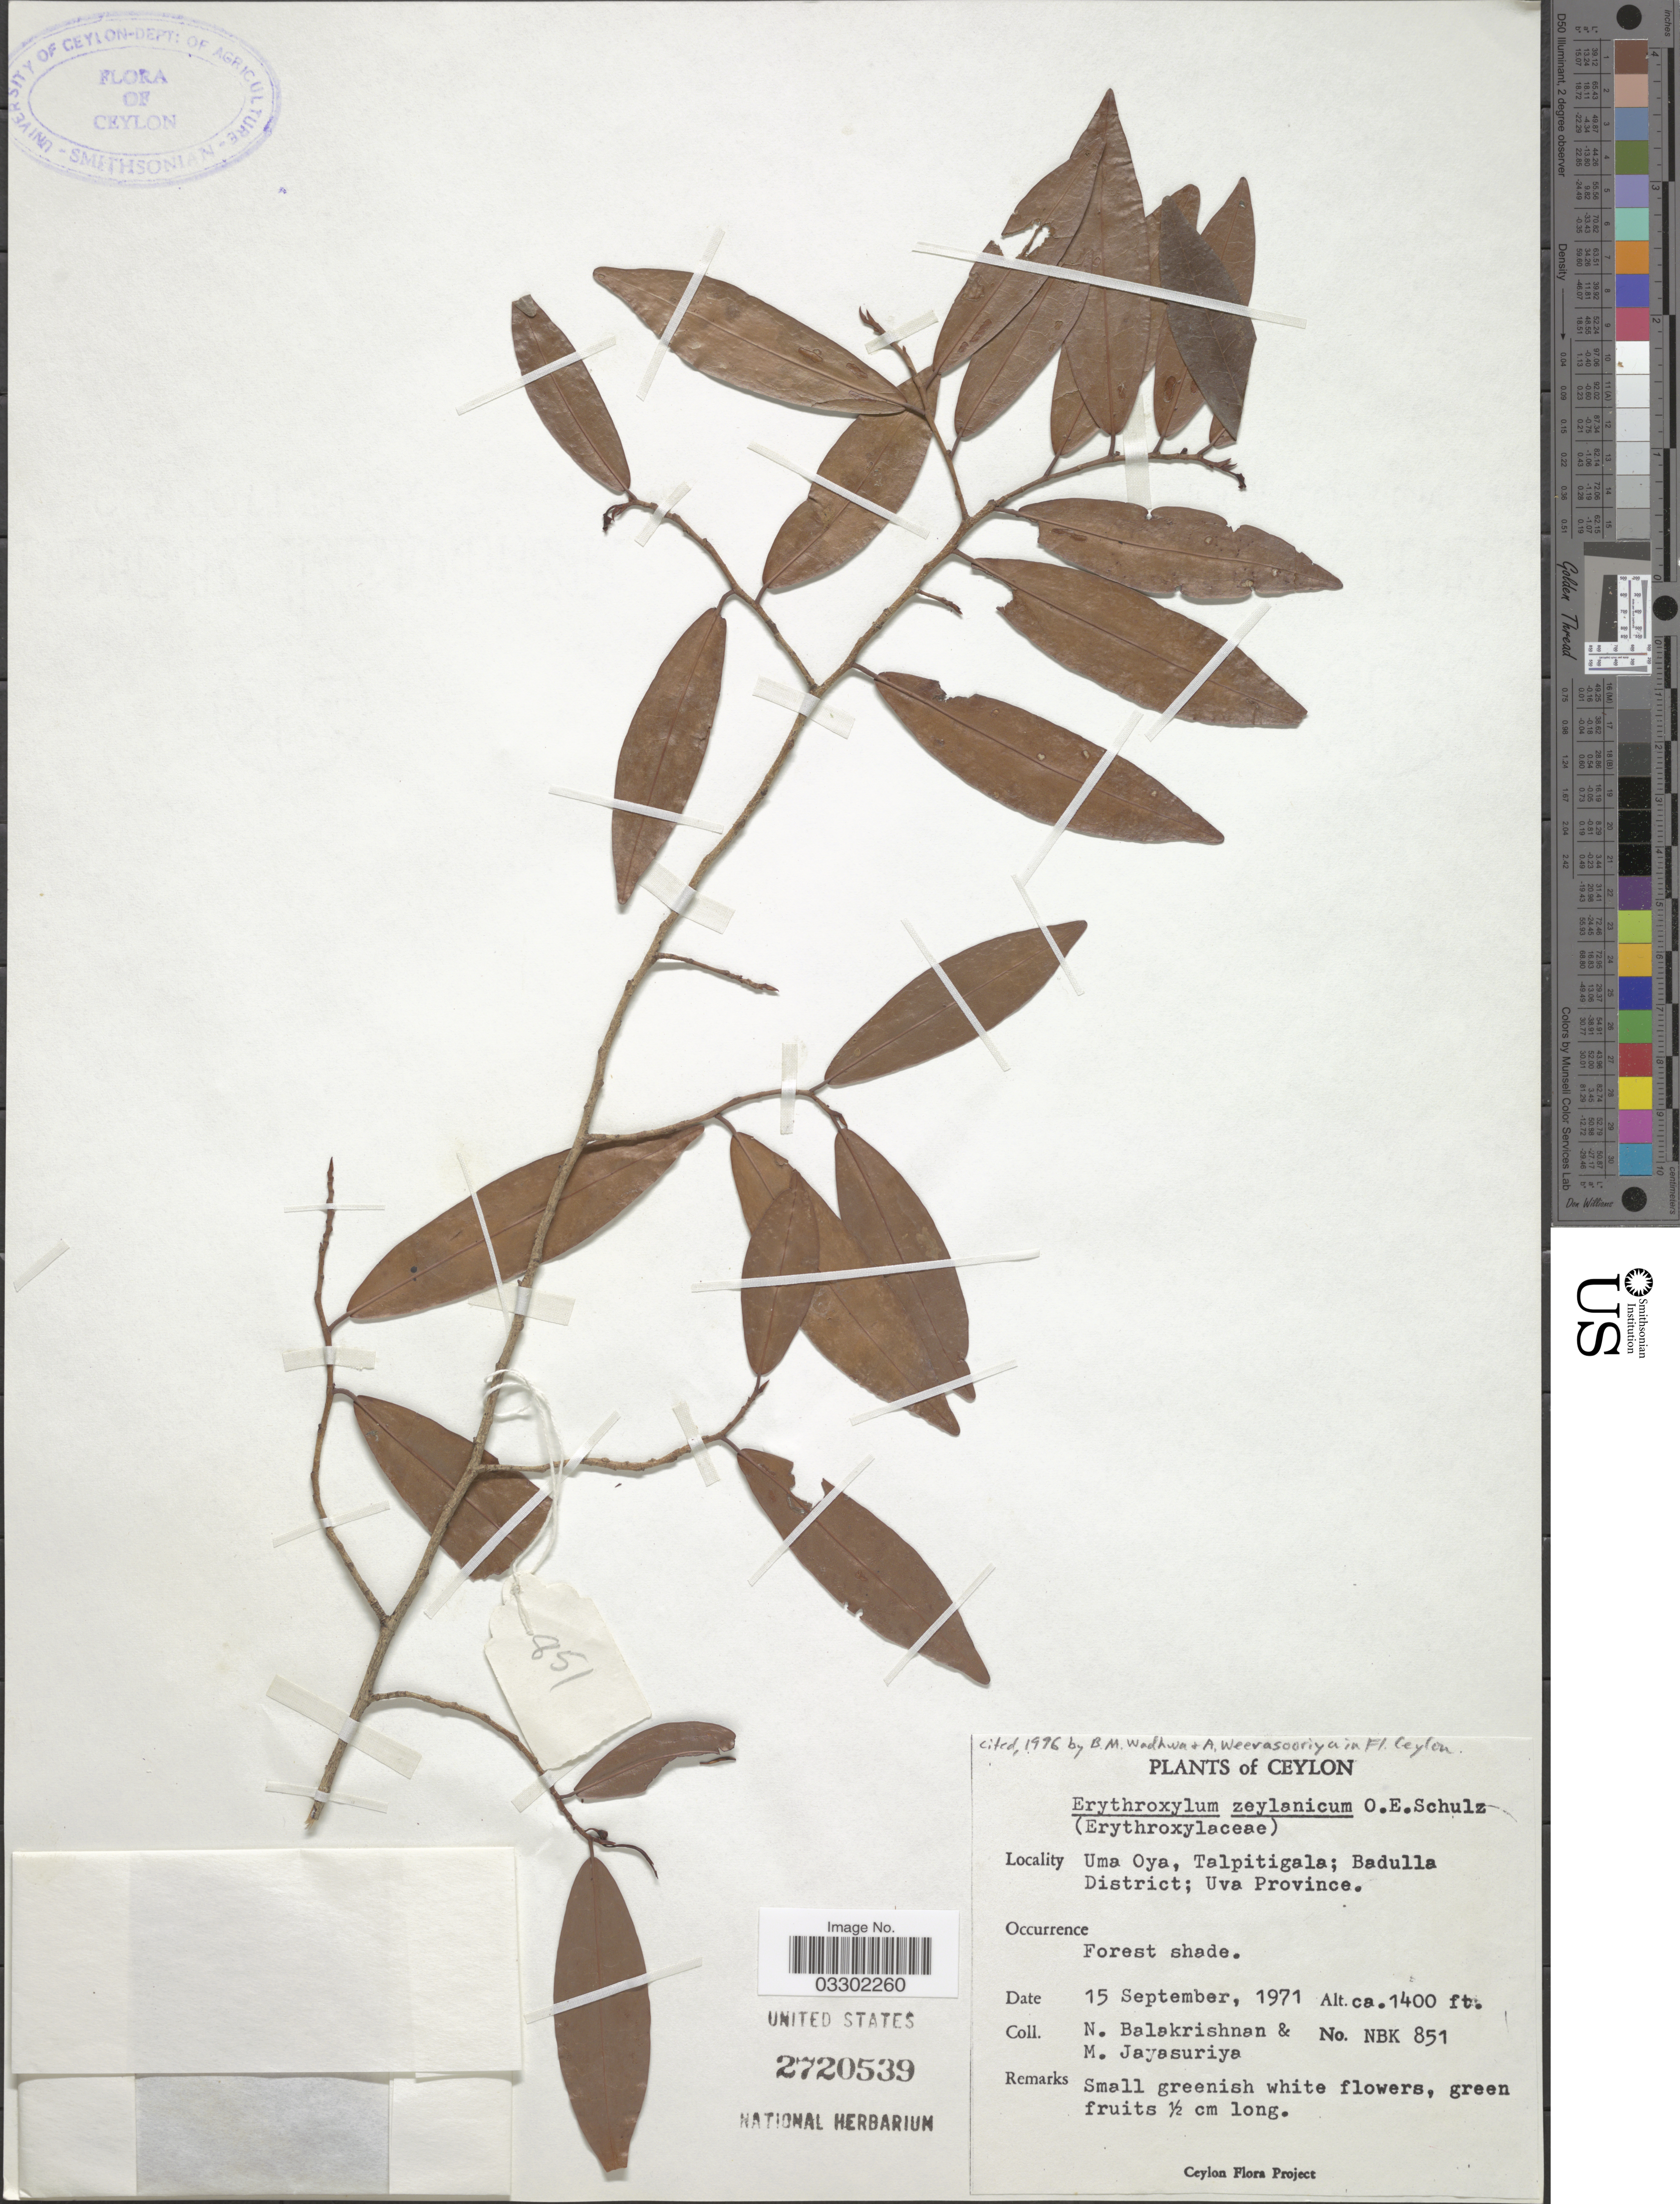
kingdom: Plantae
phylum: Tracheophyta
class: Magnoliopsida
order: Malpighiales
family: Erythroxylaceae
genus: Erythroxylum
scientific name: Erythroxylum zeylanicum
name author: O.E. Schulz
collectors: N. Balakrishnan & M. Jayasuriya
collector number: NBK851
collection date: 1971-09-15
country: Sri Lanka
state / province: Uva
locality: Ceylon, Uma Oya, Talpitigala; Badulla District.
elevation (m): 427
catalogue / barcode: US 2720539